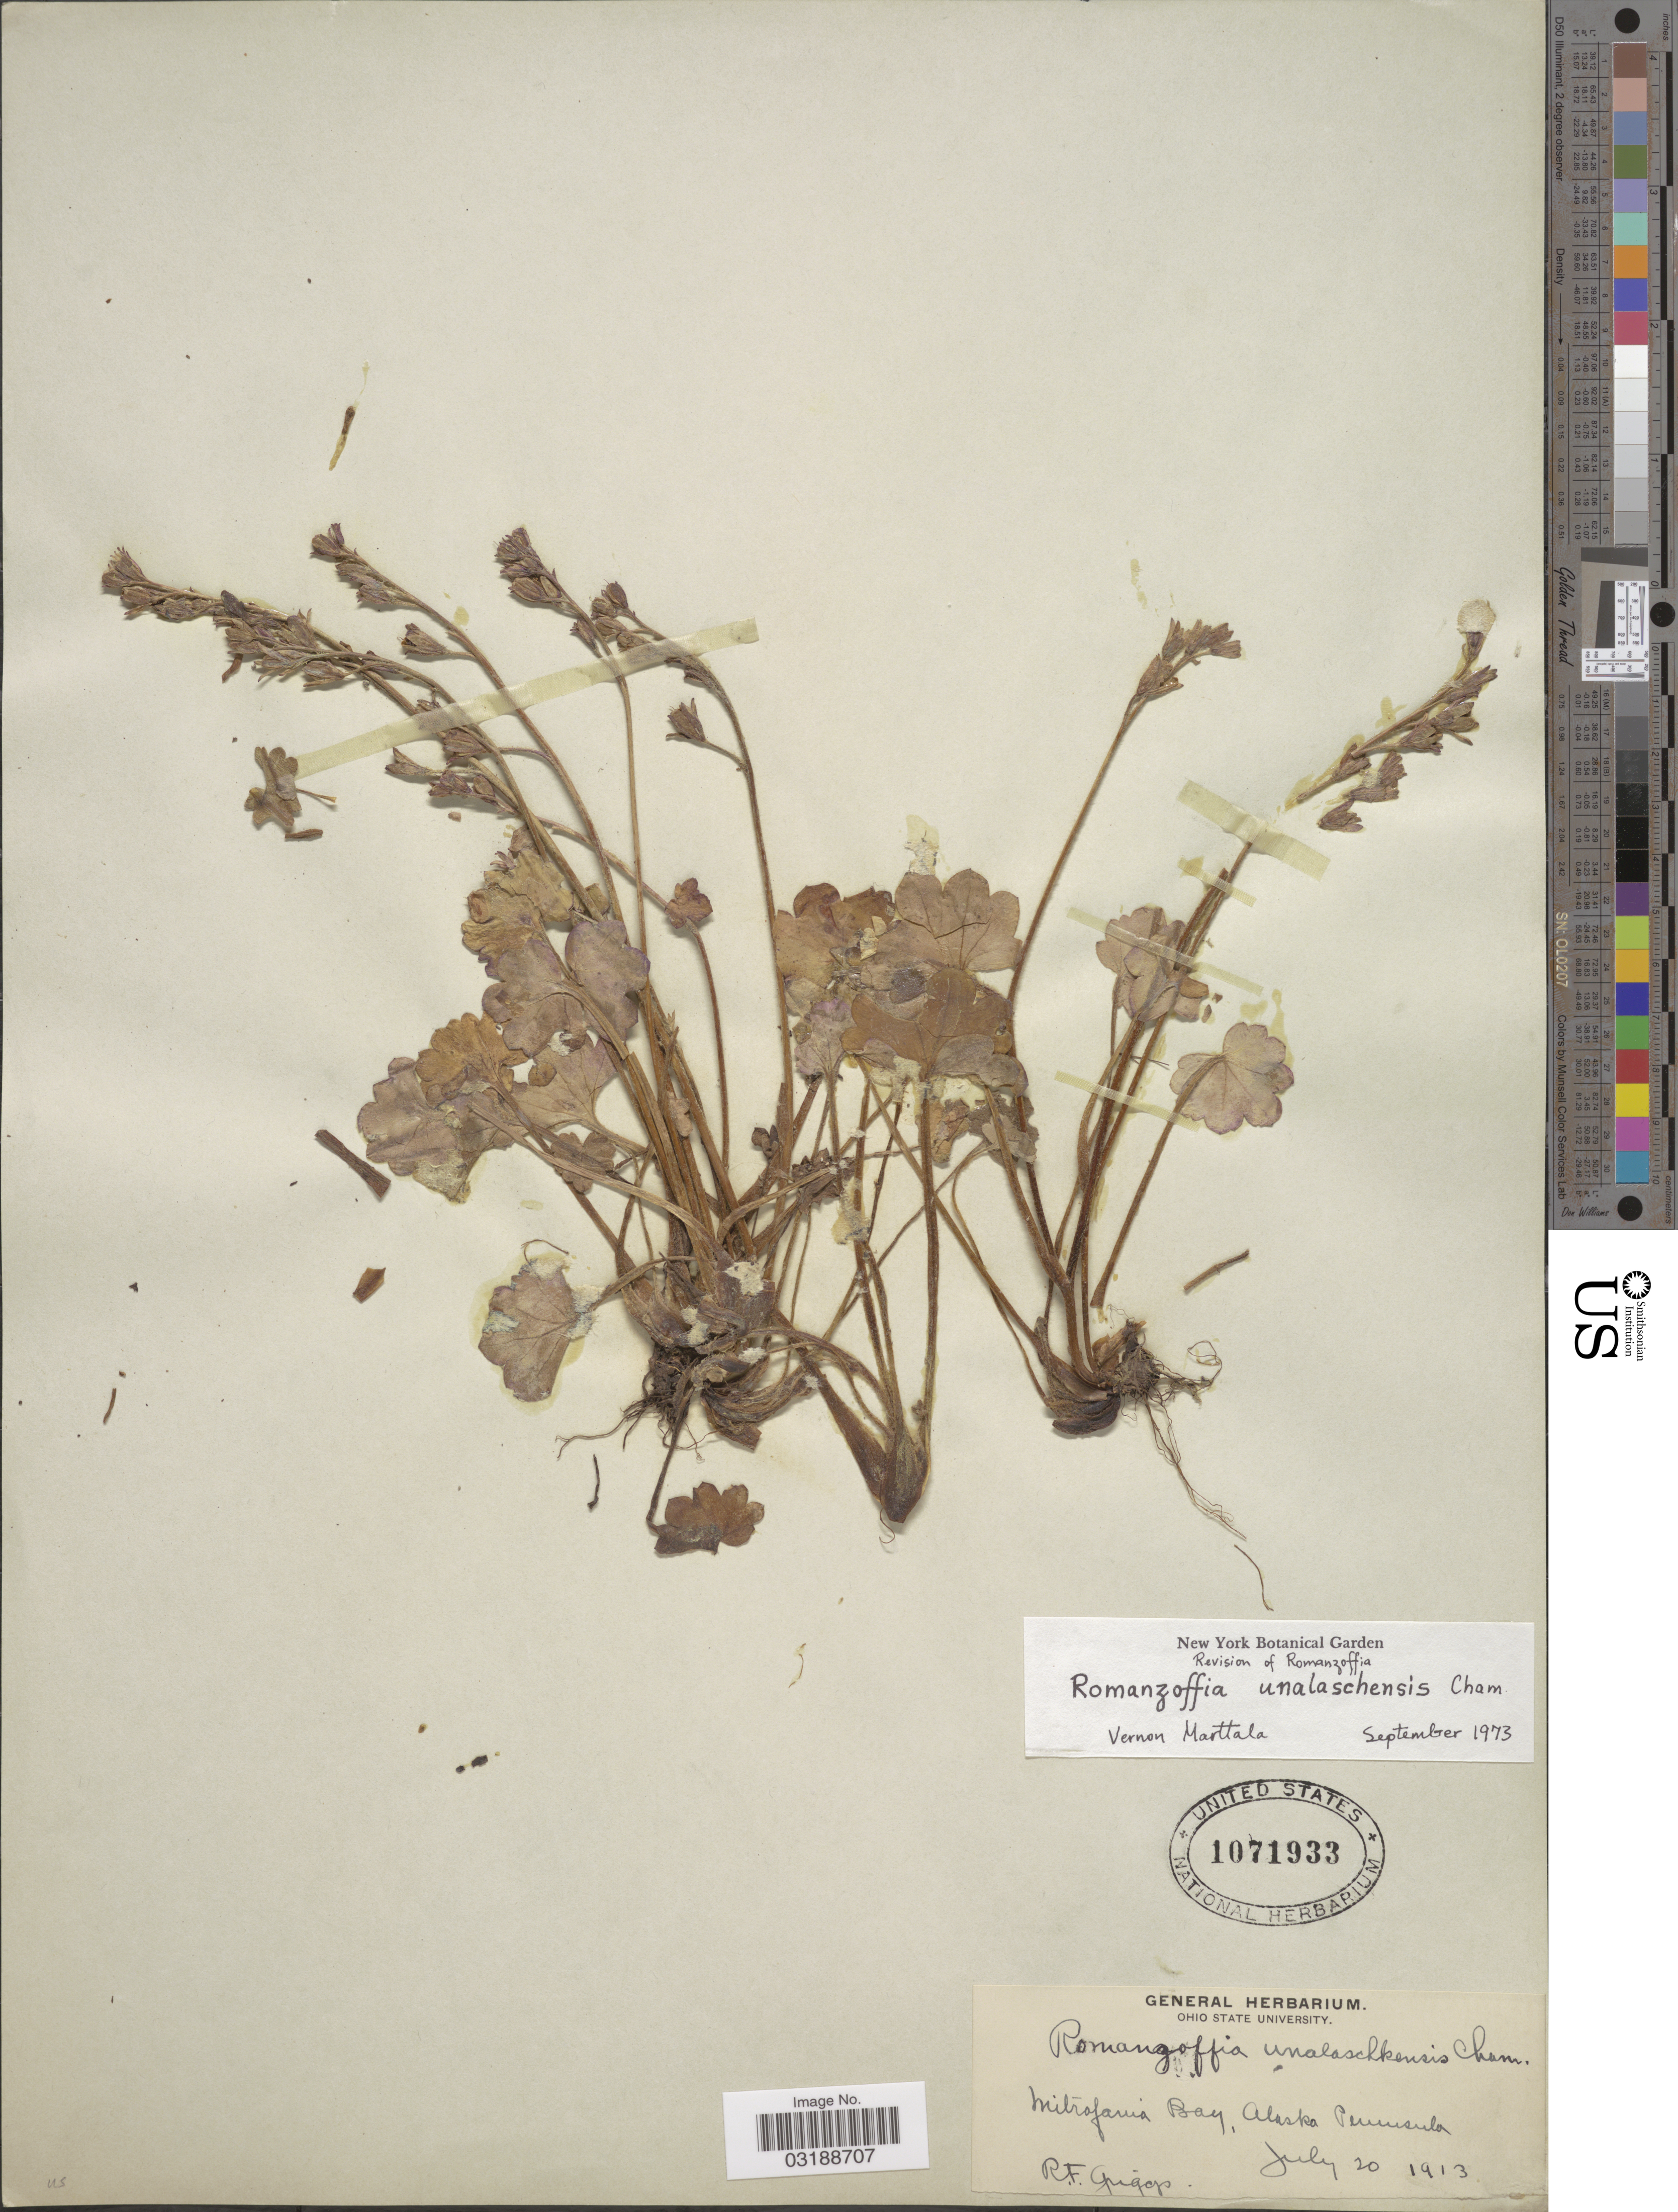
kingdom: Plantae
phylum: Tracheophyta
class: Magnoliopsida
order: Boraginales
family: Hydrophyllaceae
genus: Romanzoffia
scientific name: Romanzoffia unalaschcensis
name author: Cham.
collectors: R. F. Griggs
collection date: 1913-07-20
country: United States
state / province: Alaska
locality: Mitrofania Bay, Alaska Peninsula.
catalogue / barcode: US 1071933